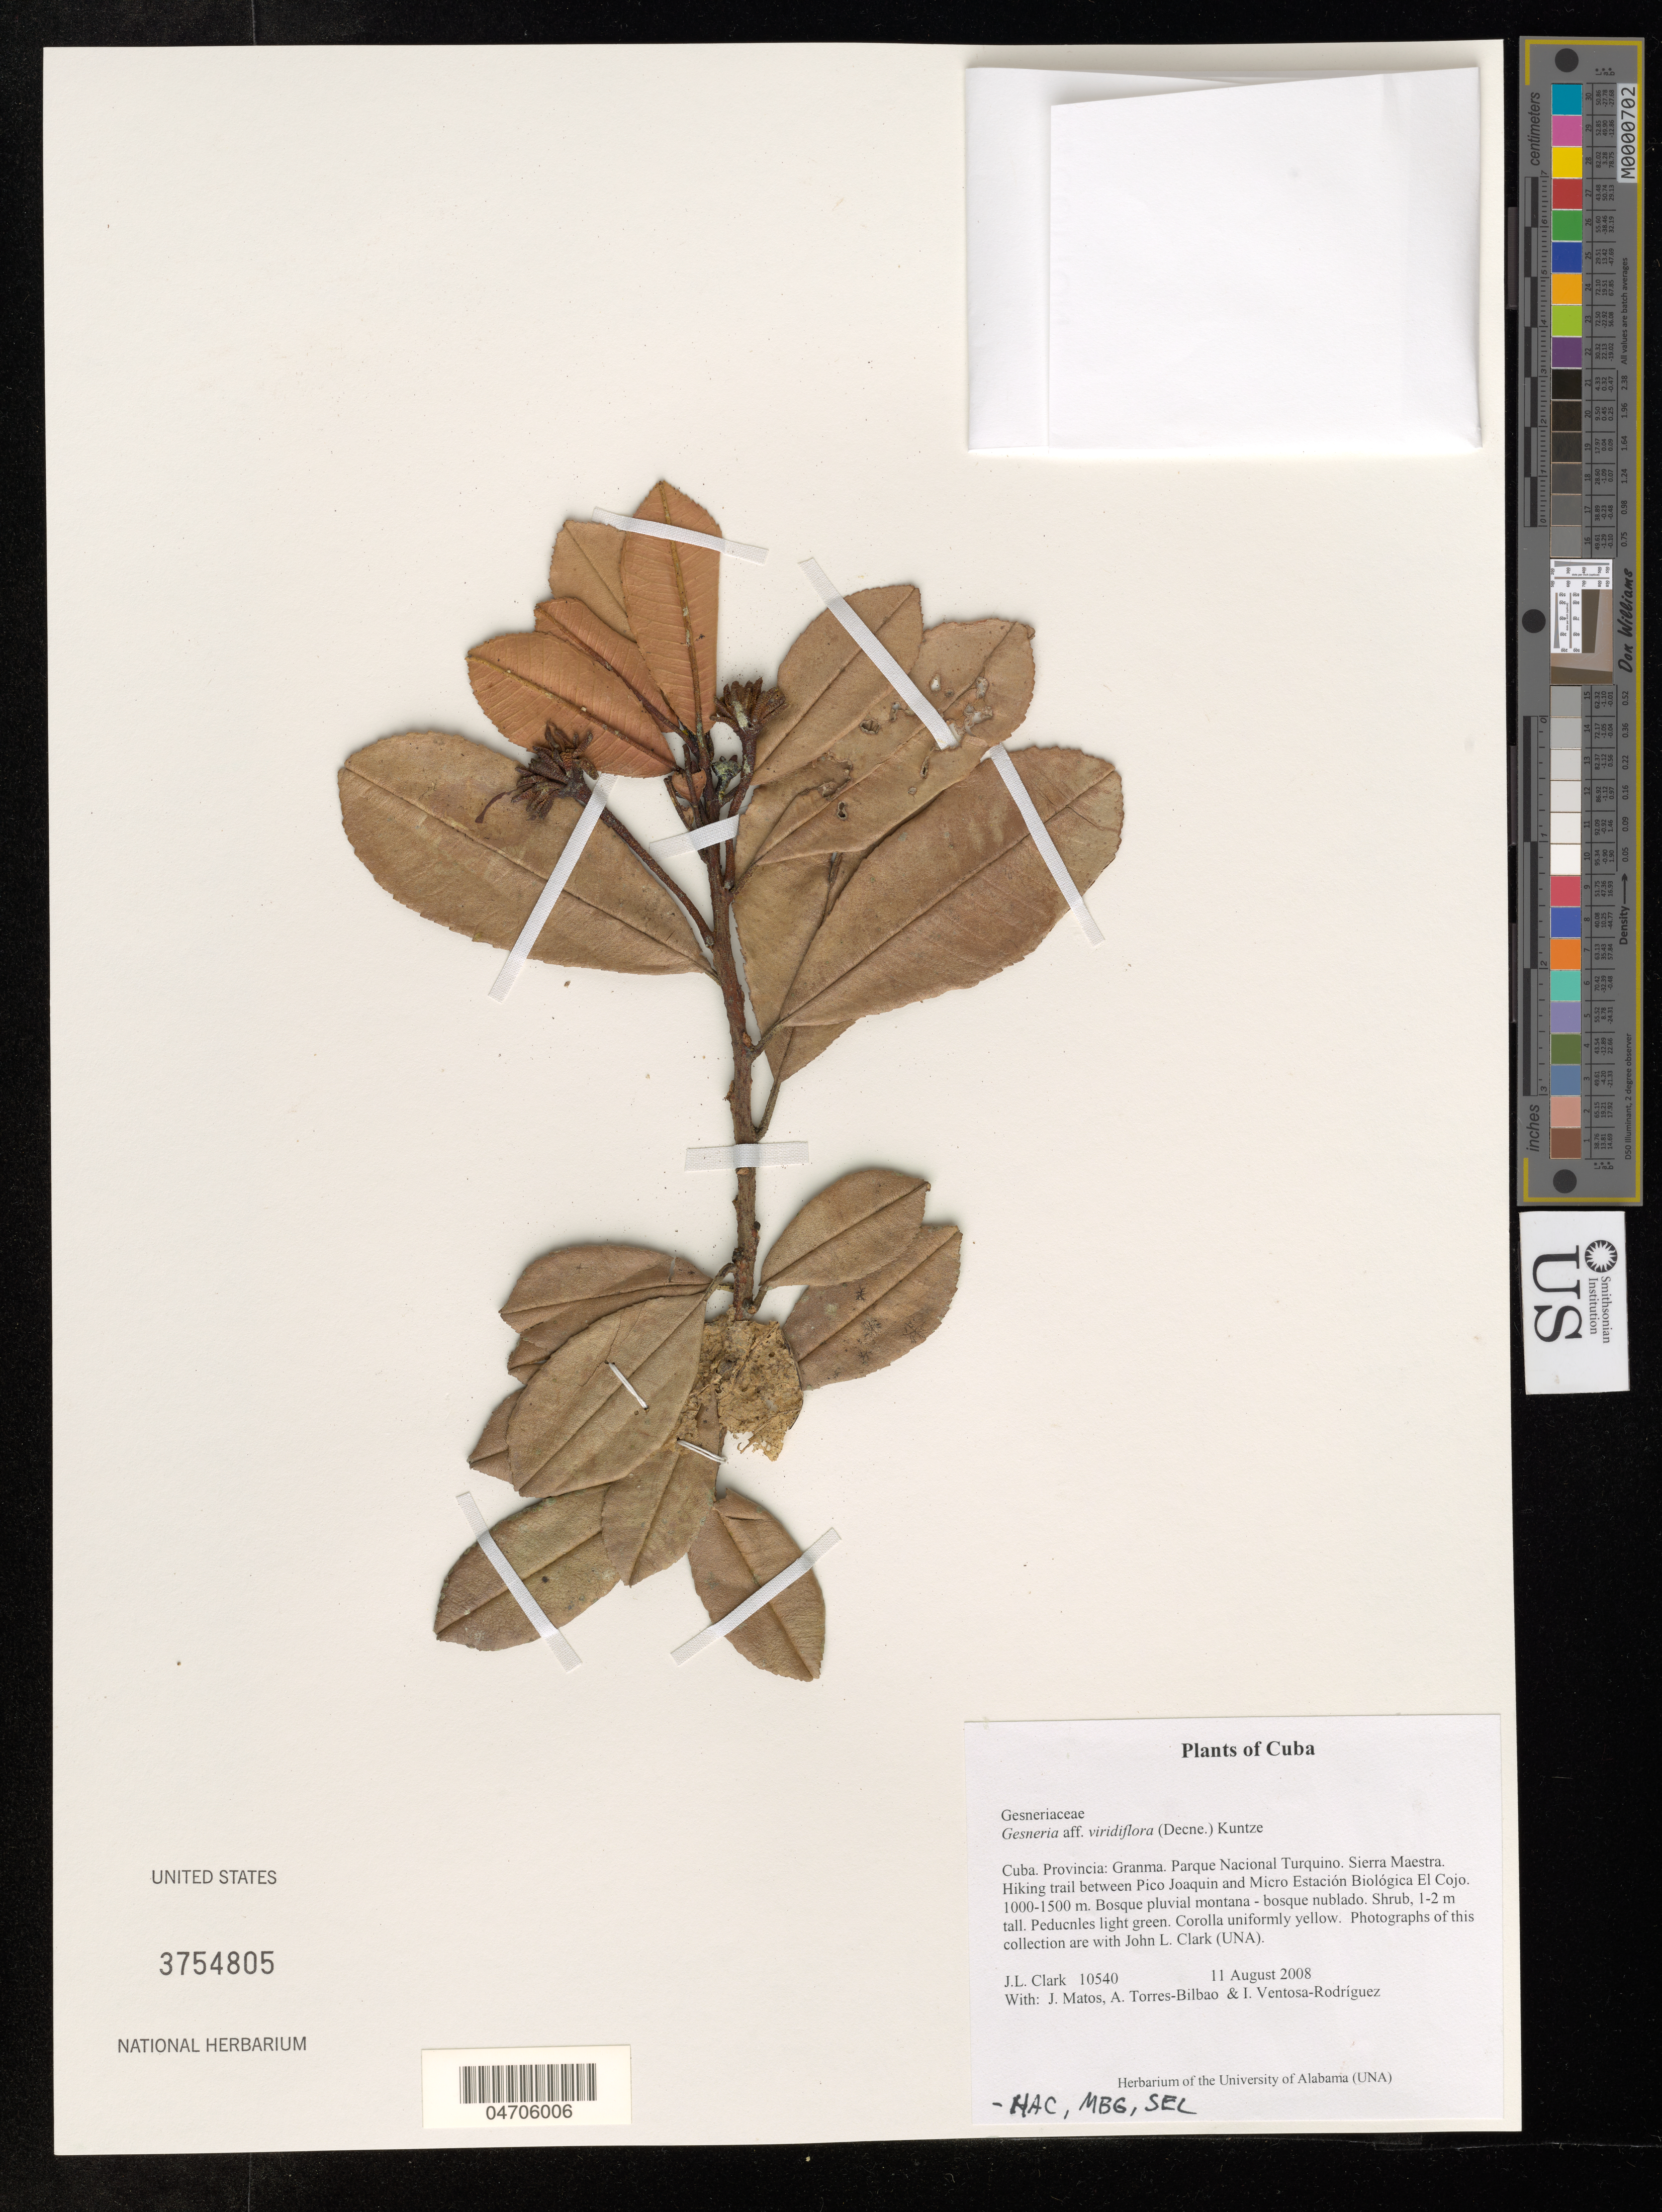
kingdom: Plantae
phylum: Tracheophyta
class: Magnoliopsida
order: Lamiales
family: Gesneriaceae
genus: Gesneria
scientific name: Gesneria viridiflora var. obovata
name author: C.V. Morton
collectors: J. L. Clark, J. Matos, A. Torres-Bilbao & I. Ventosa-Rodríquez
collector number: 10540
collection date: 2008-08-11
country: Cuba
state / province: Granma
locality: Parque Nacional Turquino. Sierra Maestra. Hiking trail between Pico Joaquin and Micro Estación Biológica El Cojo.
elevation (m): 1000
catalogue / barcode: US 3754805